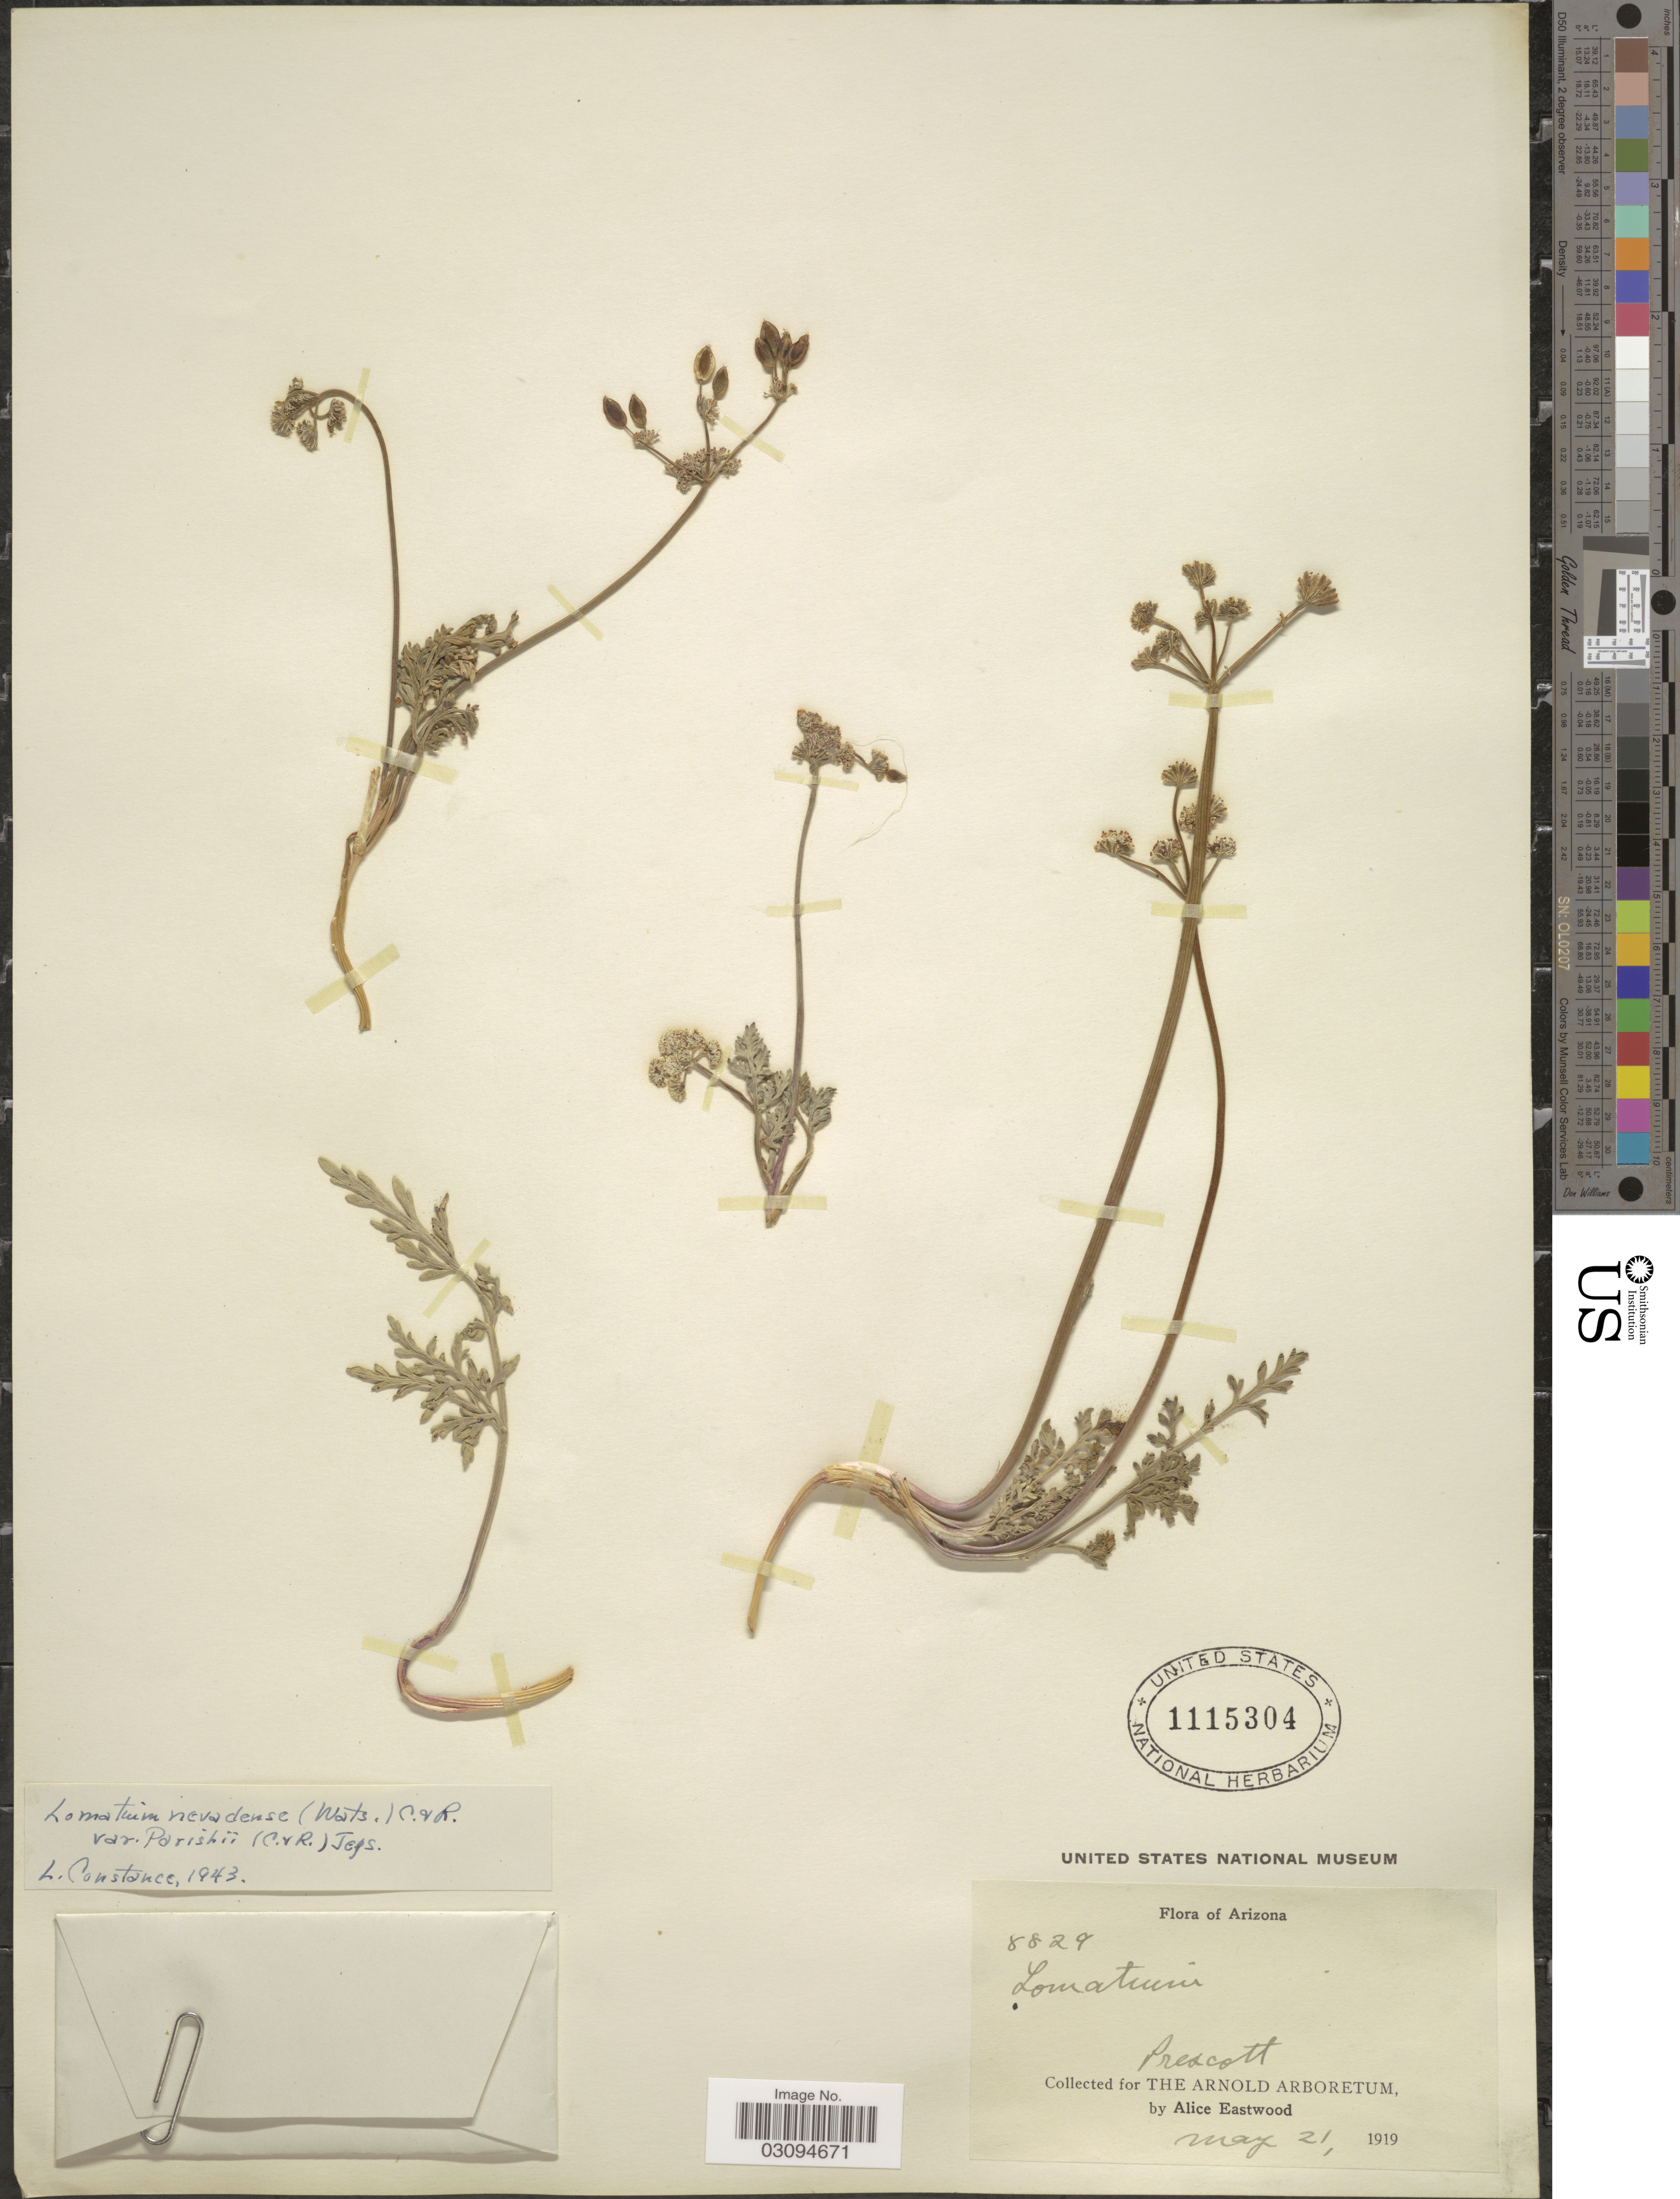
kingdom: Plantae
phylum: Tracheophyta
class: Magnoliopsida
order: Apiales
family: Apiaceae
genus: Lomatium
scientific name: Lomatium nevadense var. parishii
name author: (J.M. Coult. & Rose) Jeps.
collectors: A. Eastwood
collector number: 8829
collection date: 1919-05-21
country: United States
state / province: Arizona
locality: Prescott.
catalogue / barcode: US 1115304